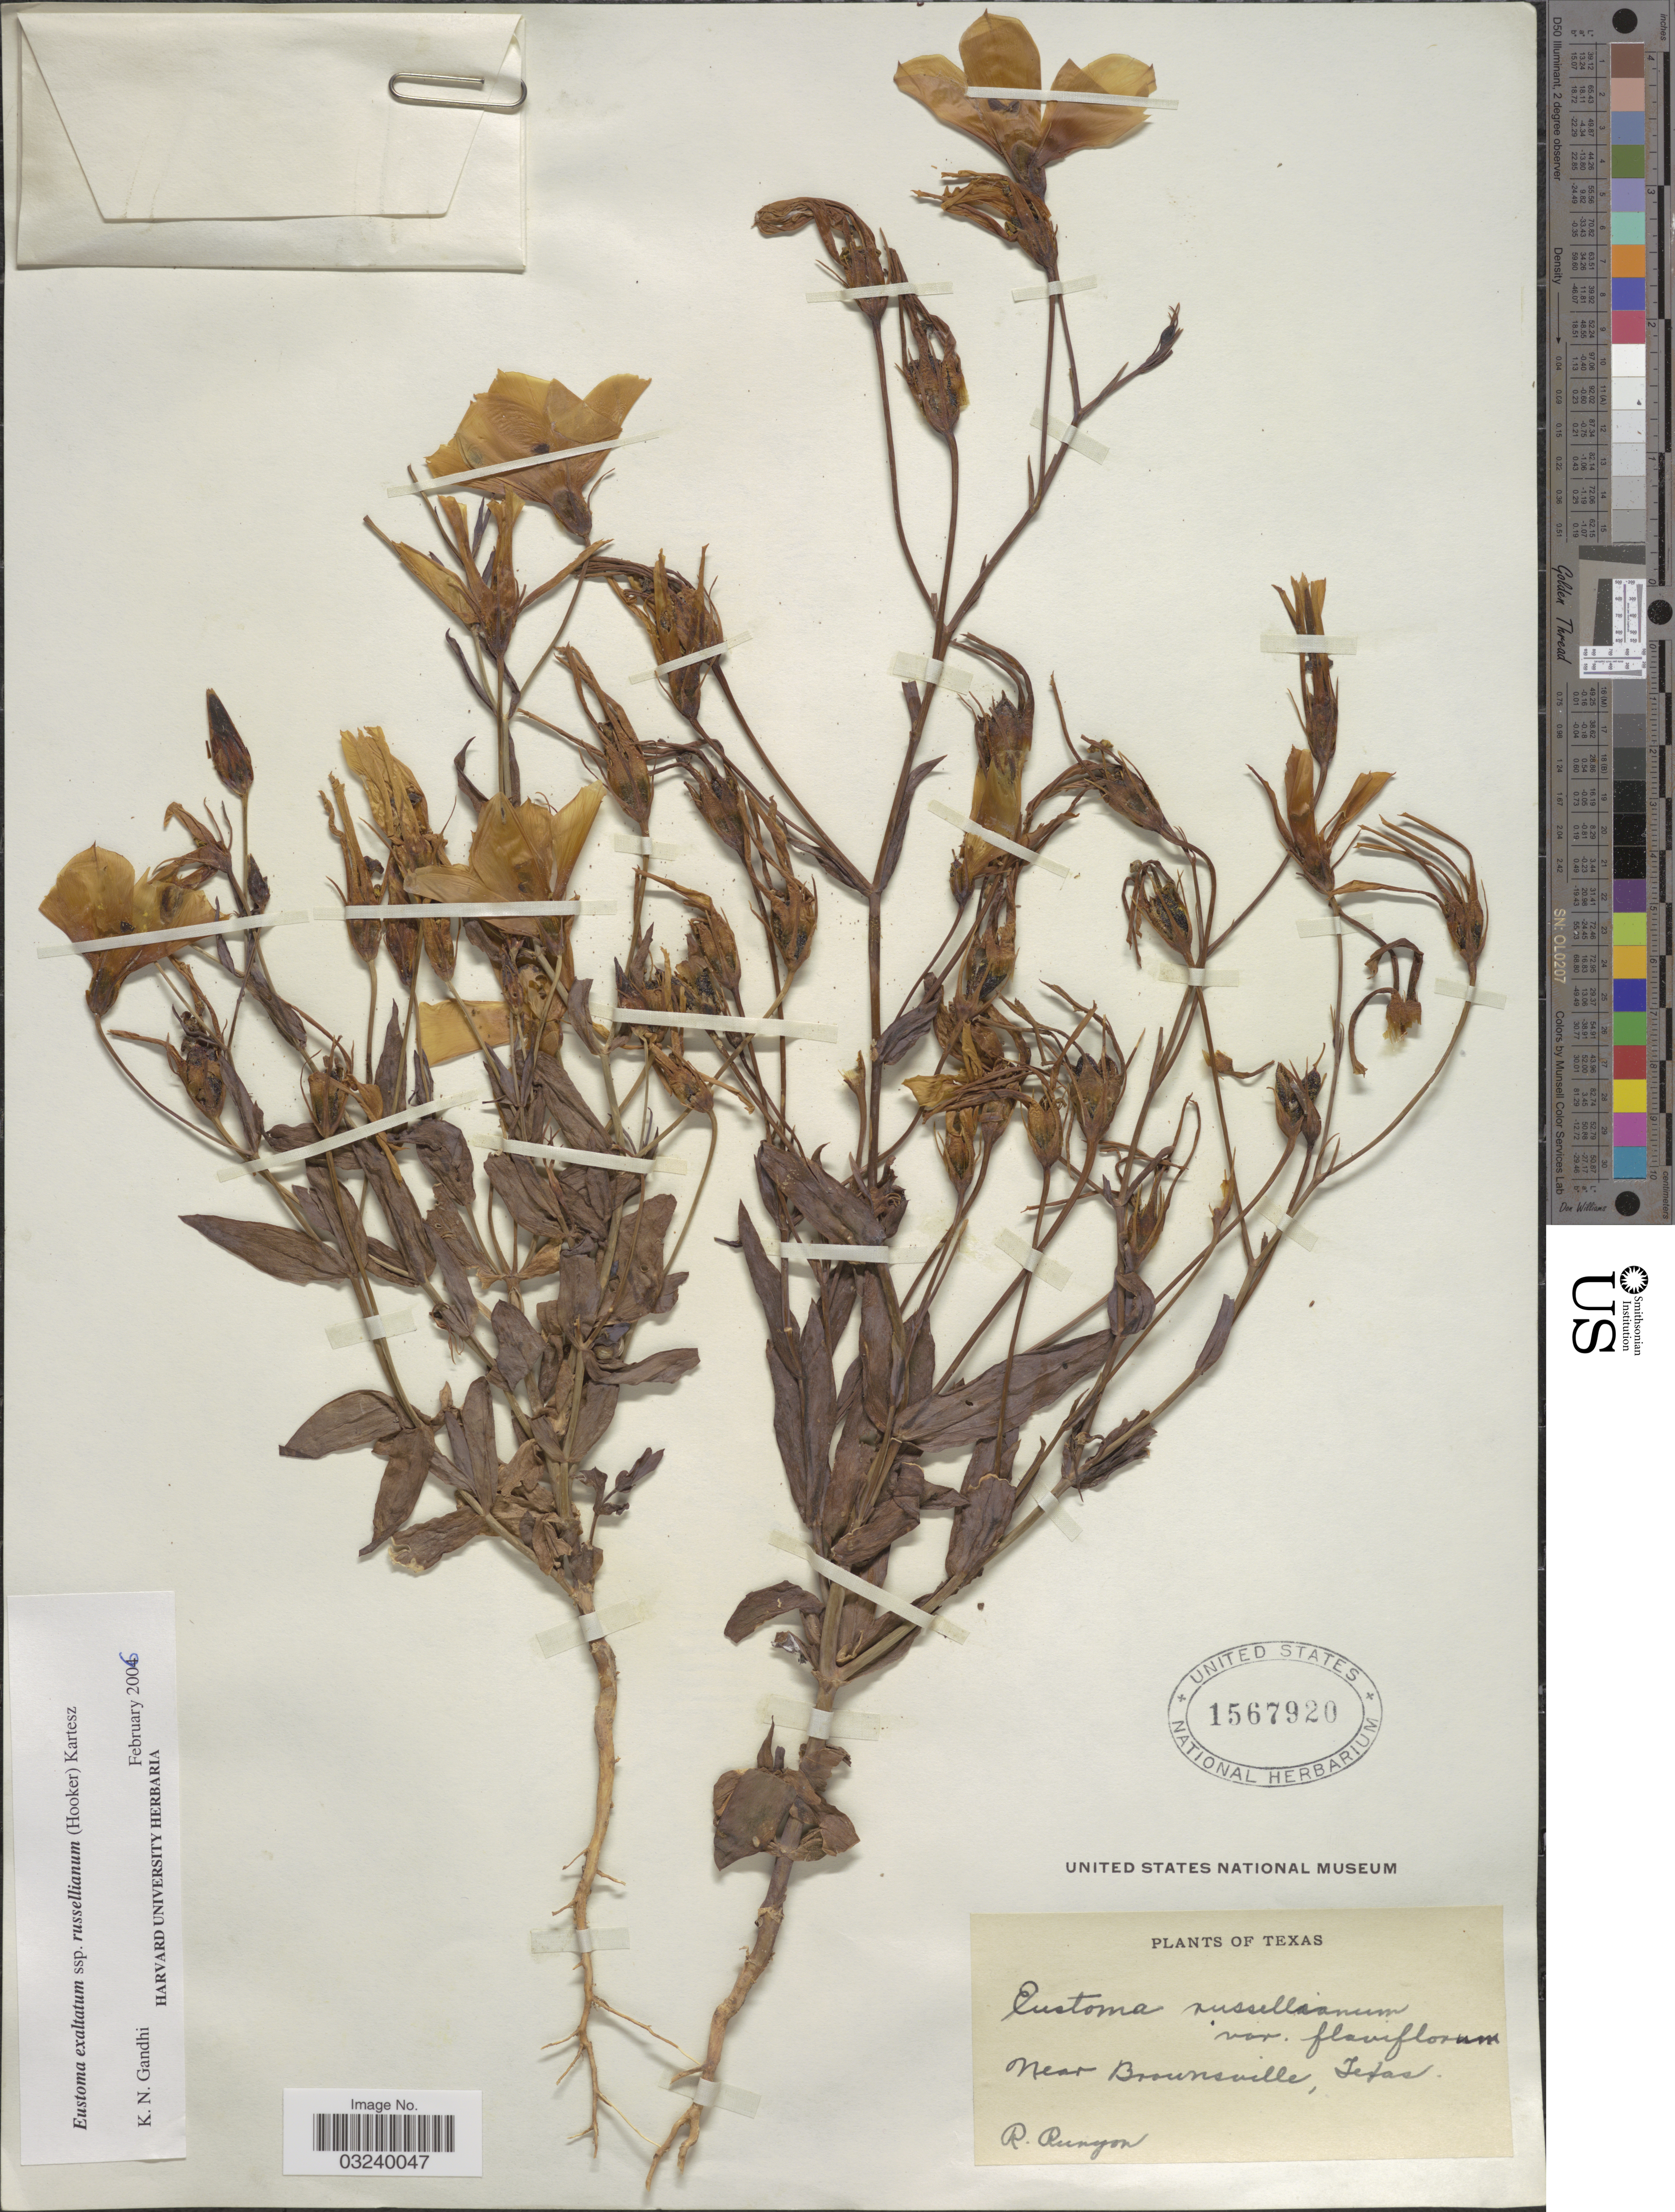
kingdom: Plantae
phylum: Tracheophyta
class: Magnoliopsida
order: Gentianales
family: Gentianaceae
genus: Eustoma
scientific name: Eustoma grandiflorum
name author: (Raf.) Shinners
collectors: R. Runyon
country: United States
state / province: Texas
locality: Near Brownsville, Texas.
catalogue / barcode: US 1567920